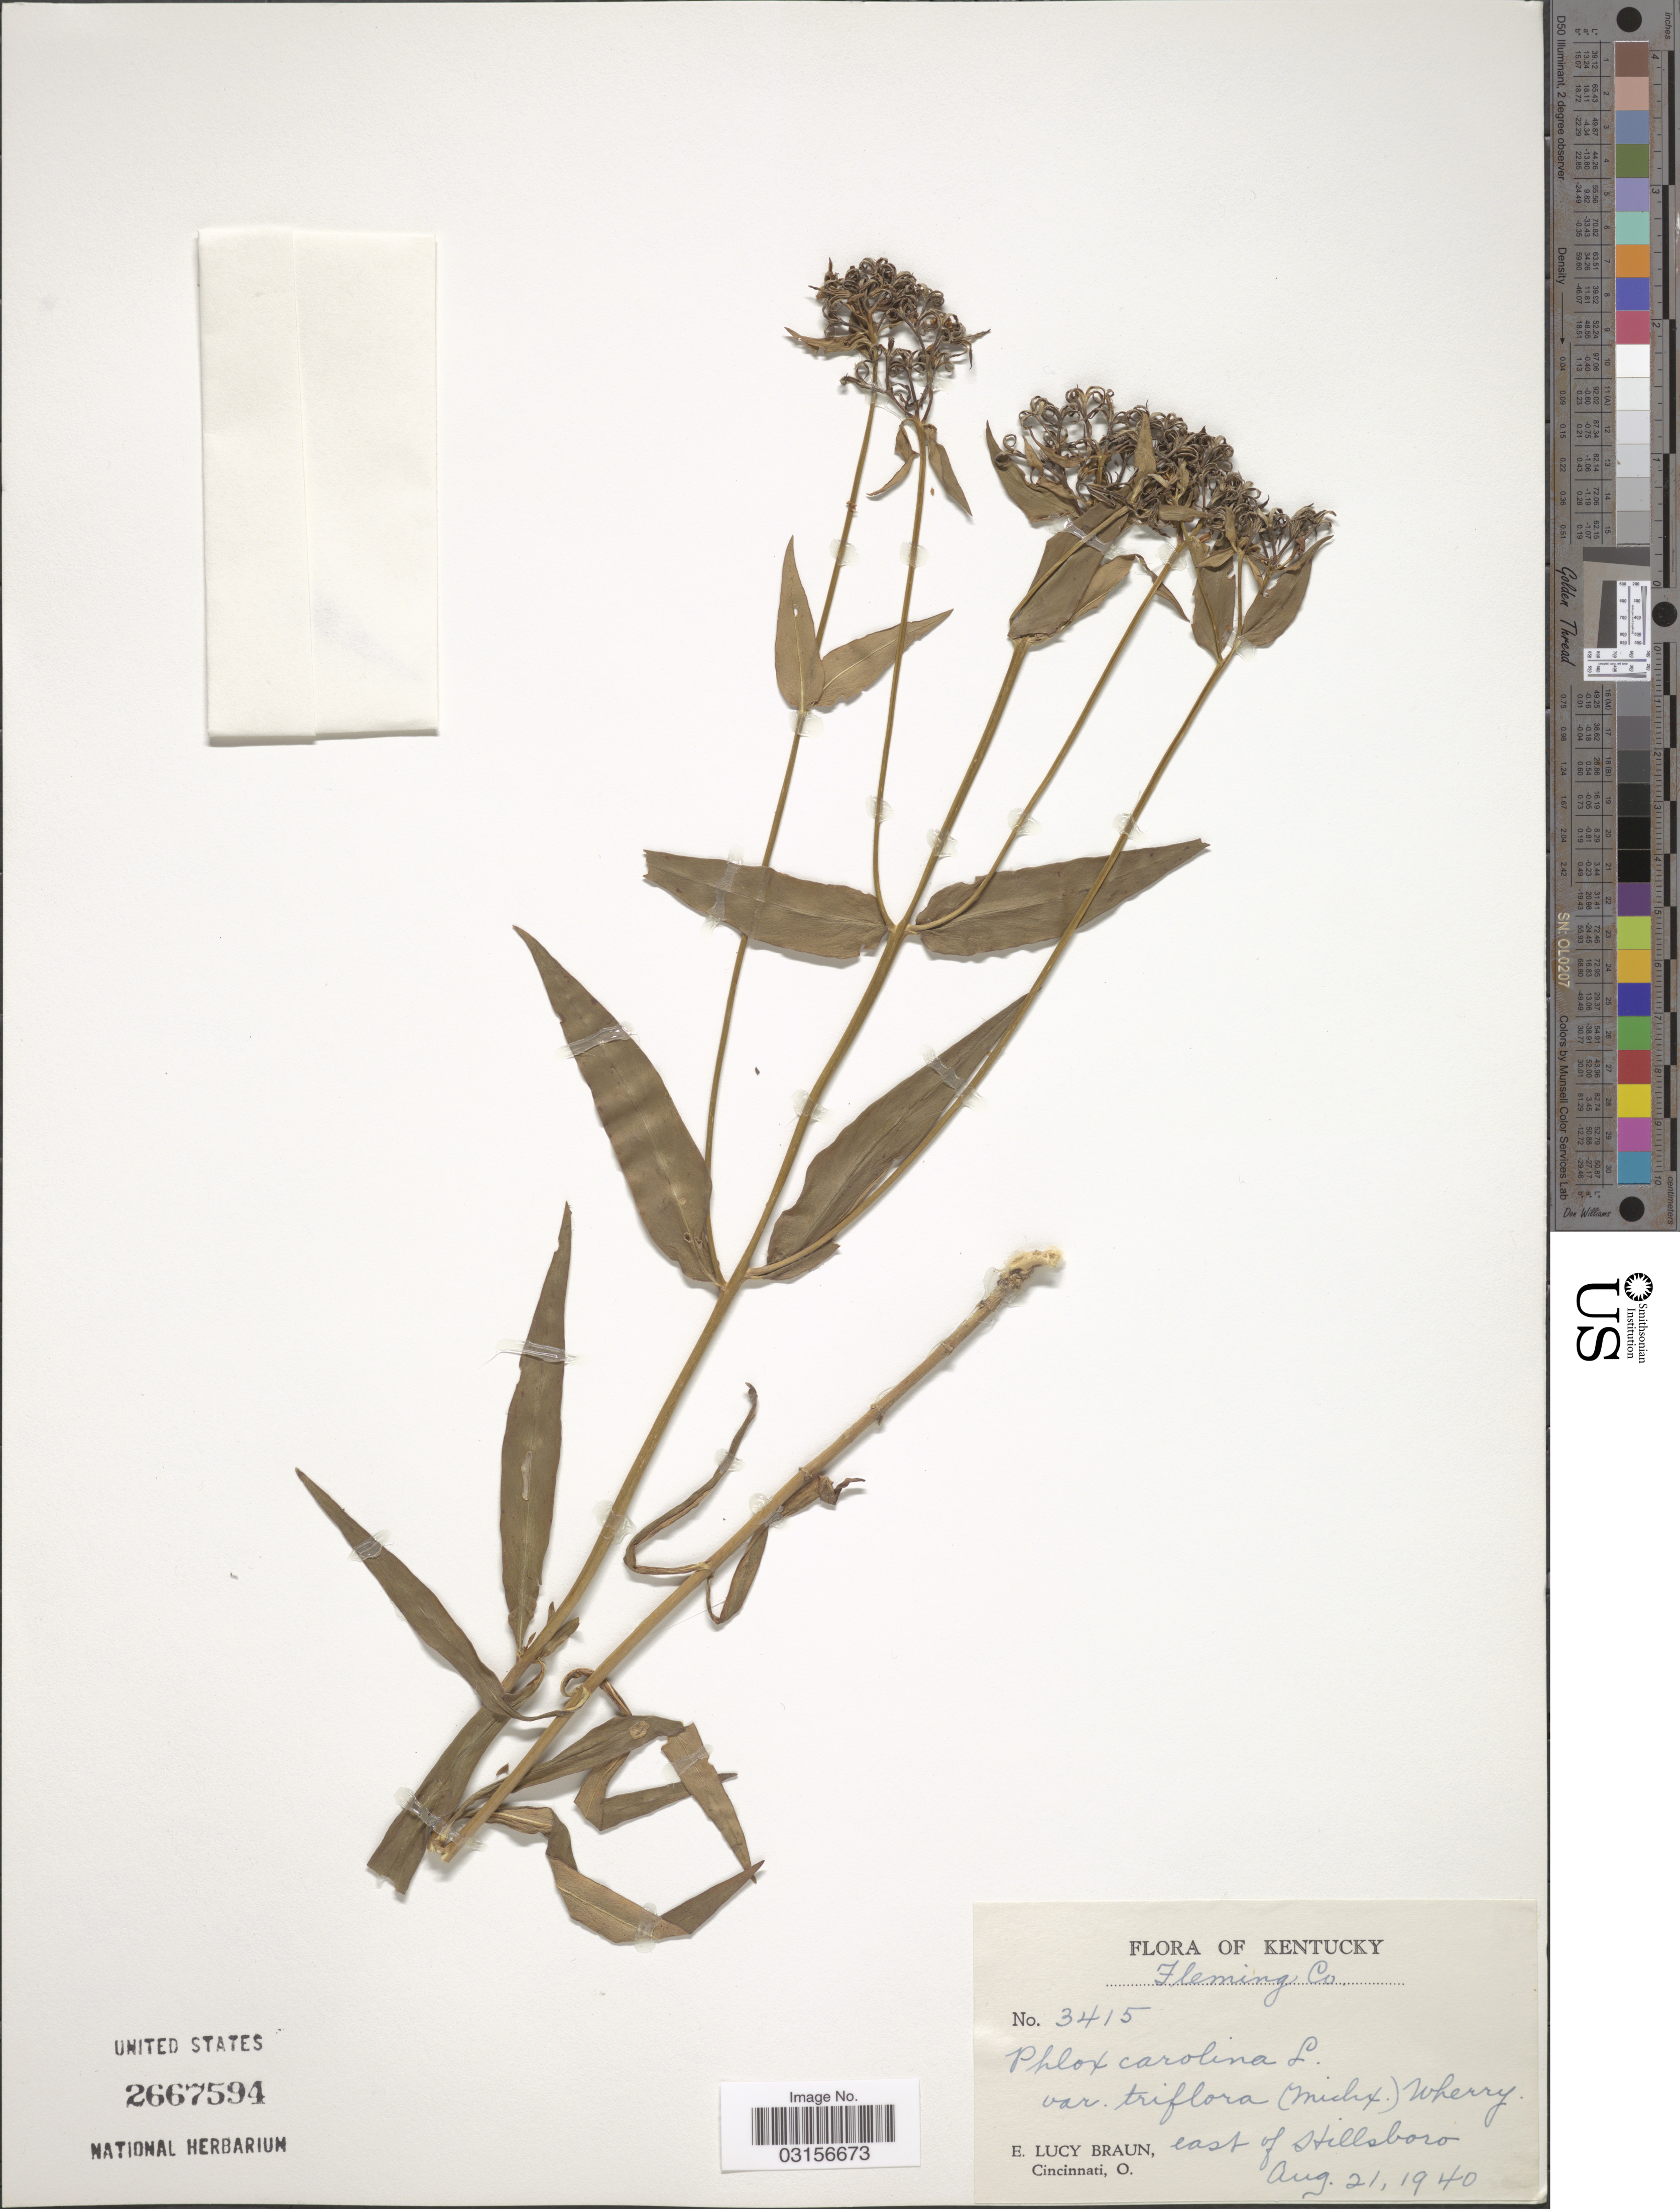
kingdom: Plantae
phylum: Tracheophyta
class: Magnoliopsida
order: Ericales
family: Polemoniaceae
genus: Phlox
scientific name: Phlox glaberrima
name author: L.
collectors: E. L. Braun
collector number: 3415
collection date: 1940-08-21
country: United States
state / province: Kentucky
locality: Fleming Co, east of Hillsboro.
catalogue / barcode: US 2667594